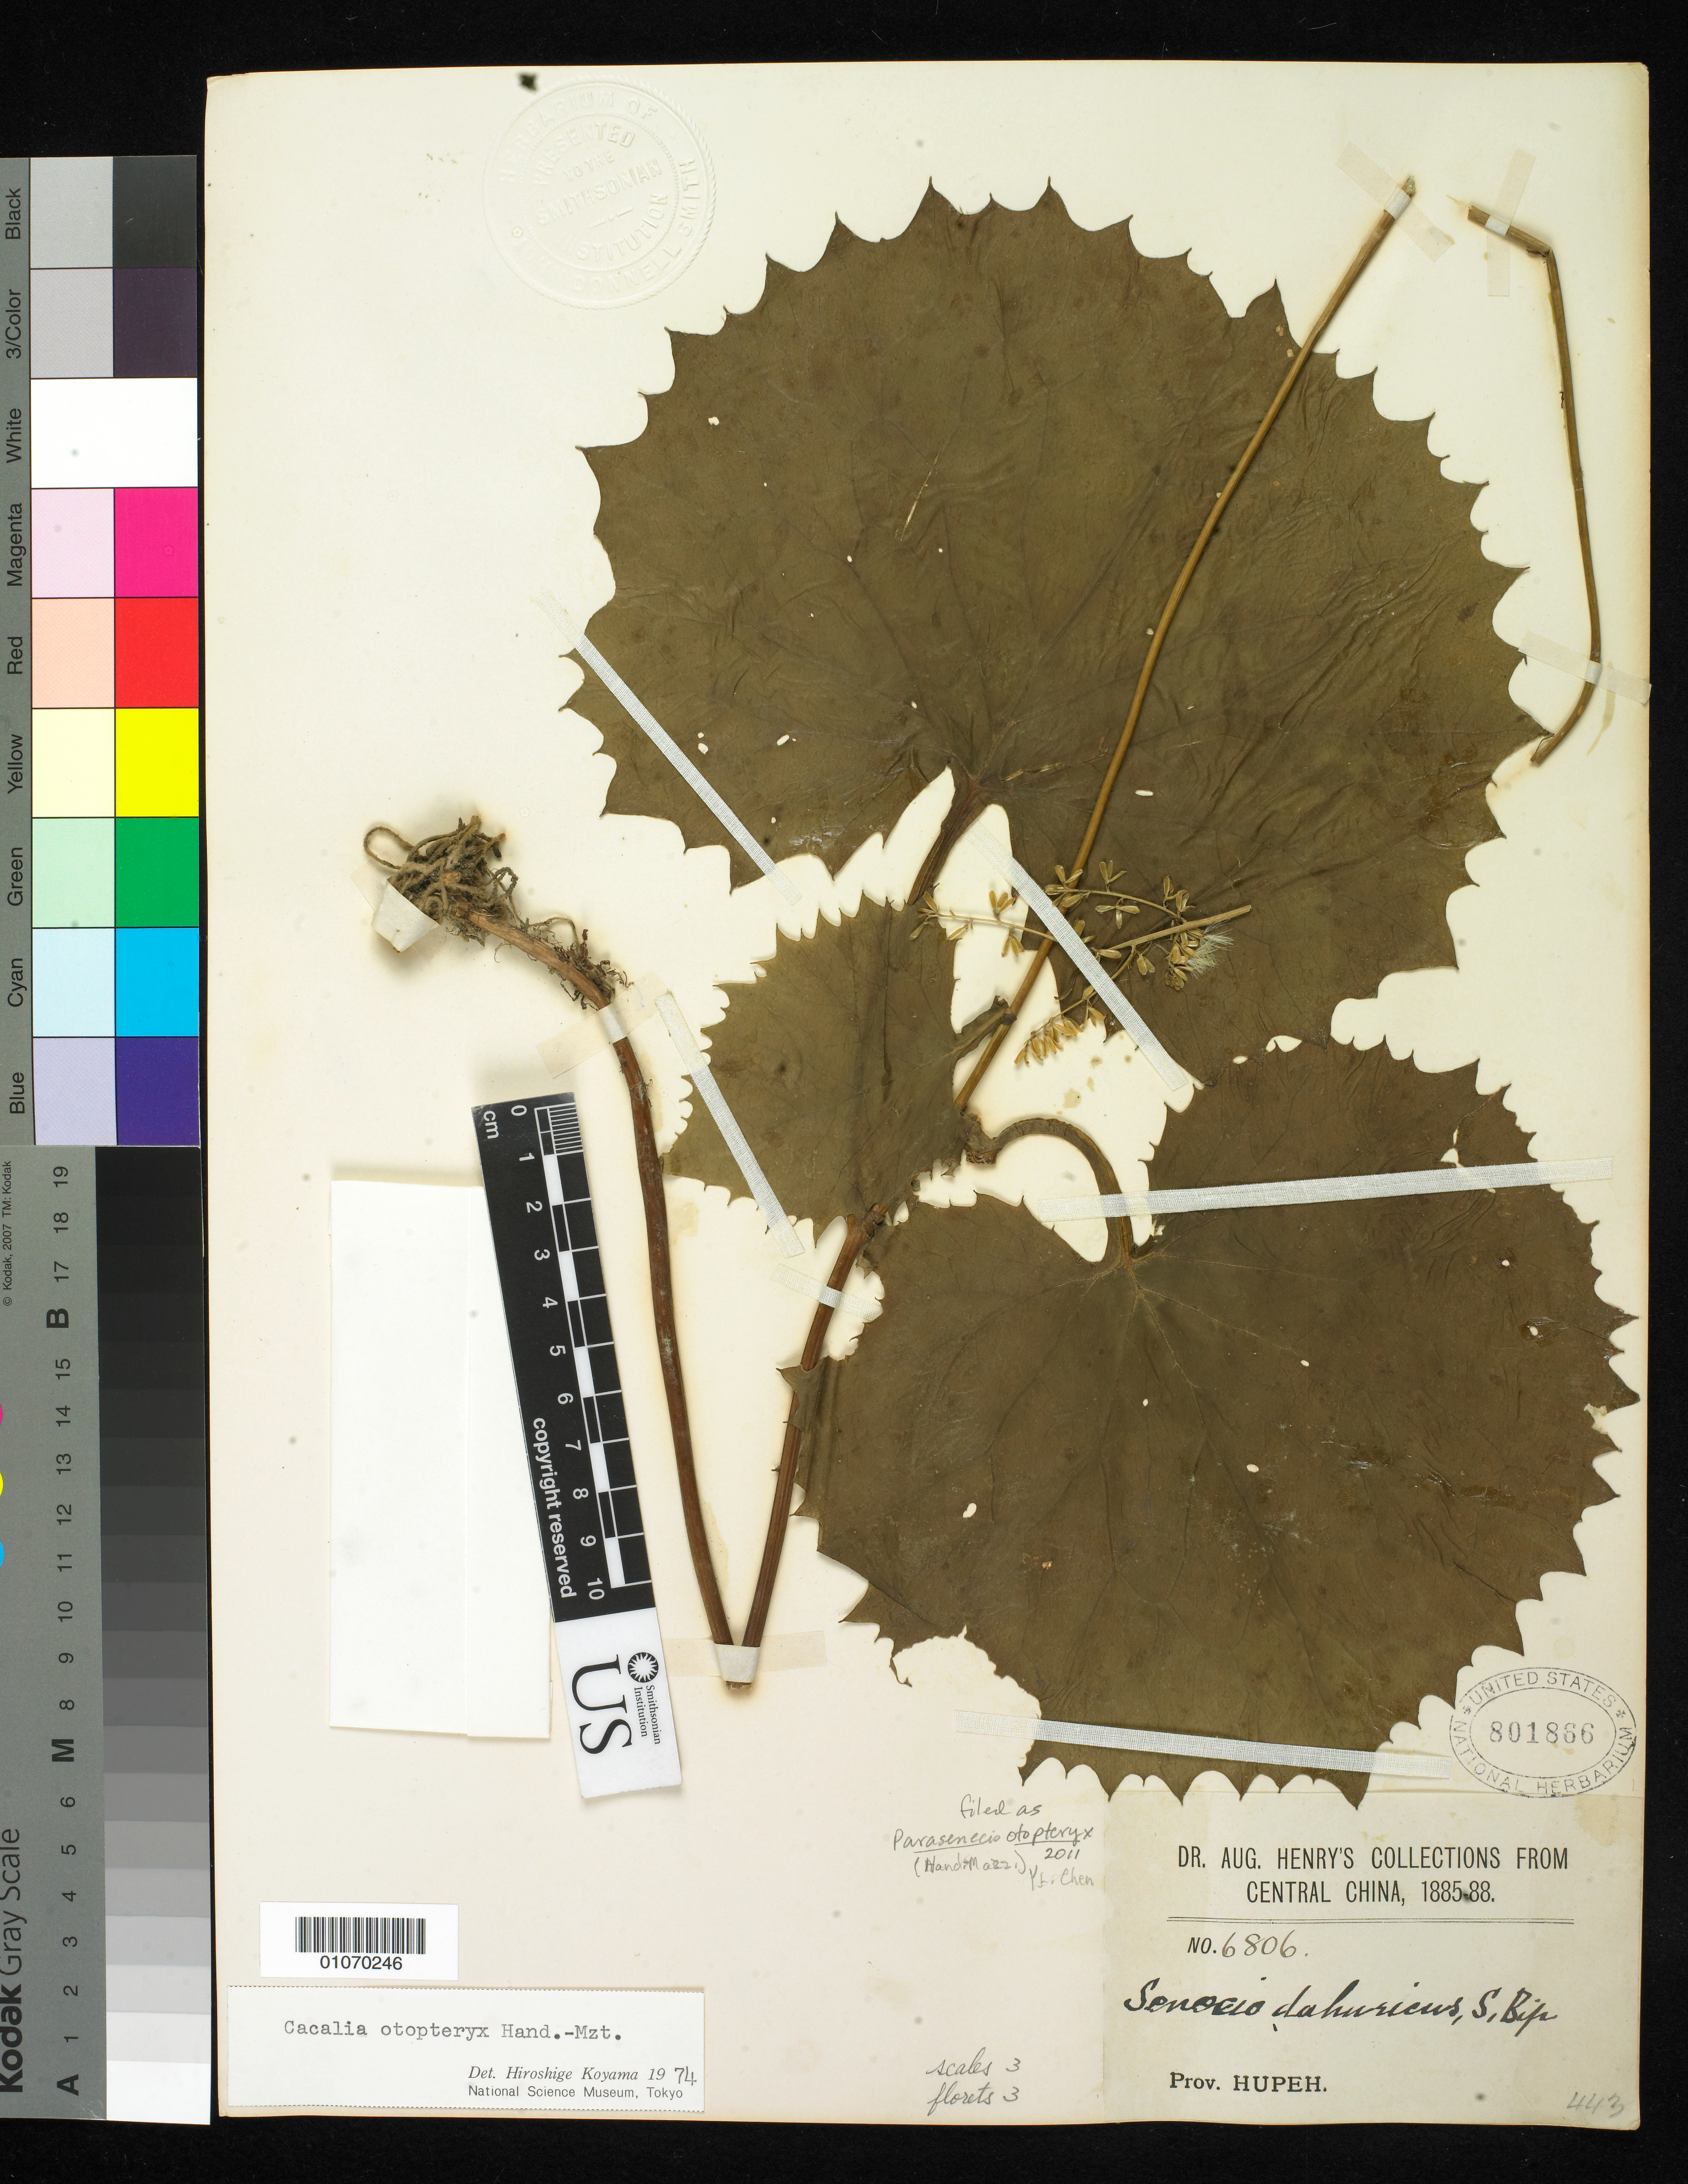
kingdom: Plantae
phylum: Tracheophyta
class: Magnoliopsida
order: Asterales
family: Asteraceae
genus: Parasenecio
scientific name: Parasenecio otopteryx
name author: (Hand.-Mazz.) Y.L. Chen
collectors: A. Henry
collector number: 6806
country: China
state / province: Hubei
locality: Prov. Hupeh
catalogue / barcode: US 801866